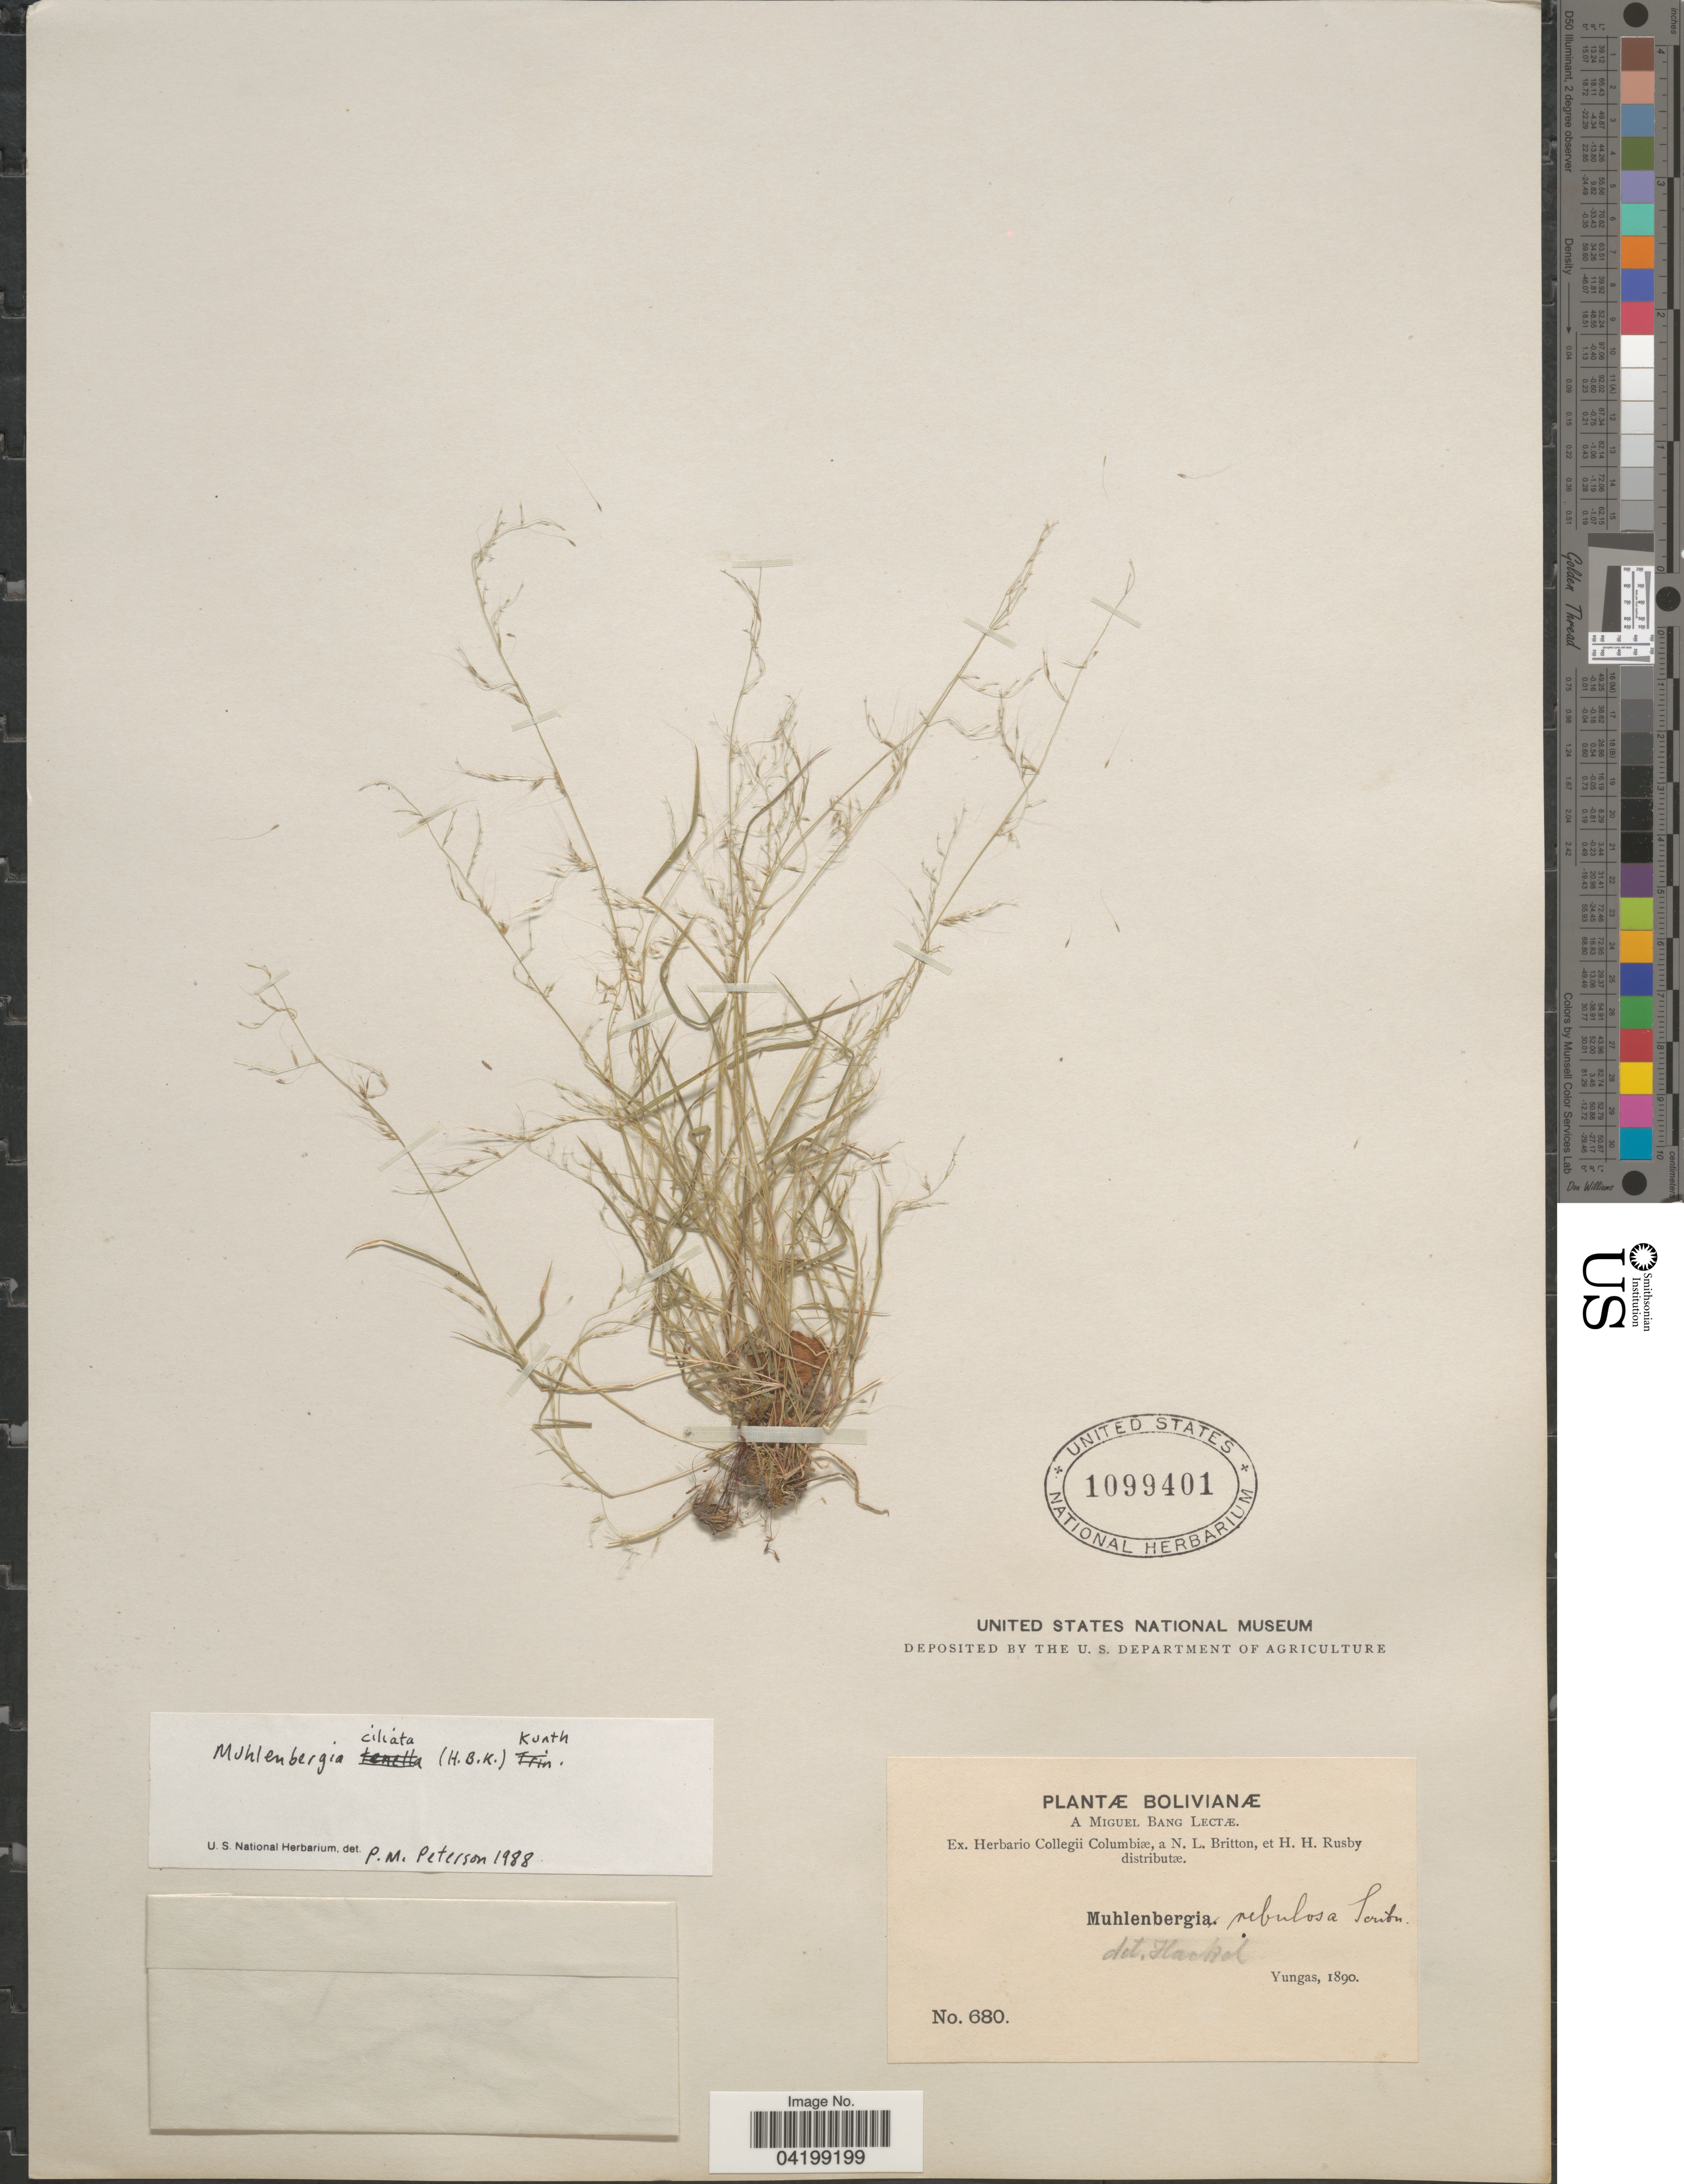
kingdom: Plantae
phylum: Tracheophyta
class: Liliopsida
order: Poales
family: Poaceae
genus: Muhlenbergia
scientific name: Muhlenbergia ciliata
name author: (Kunth) Trin.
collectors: M. Bang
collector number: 680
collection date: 1890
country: Bolivia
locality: Yungas.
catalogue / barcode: US 1099401